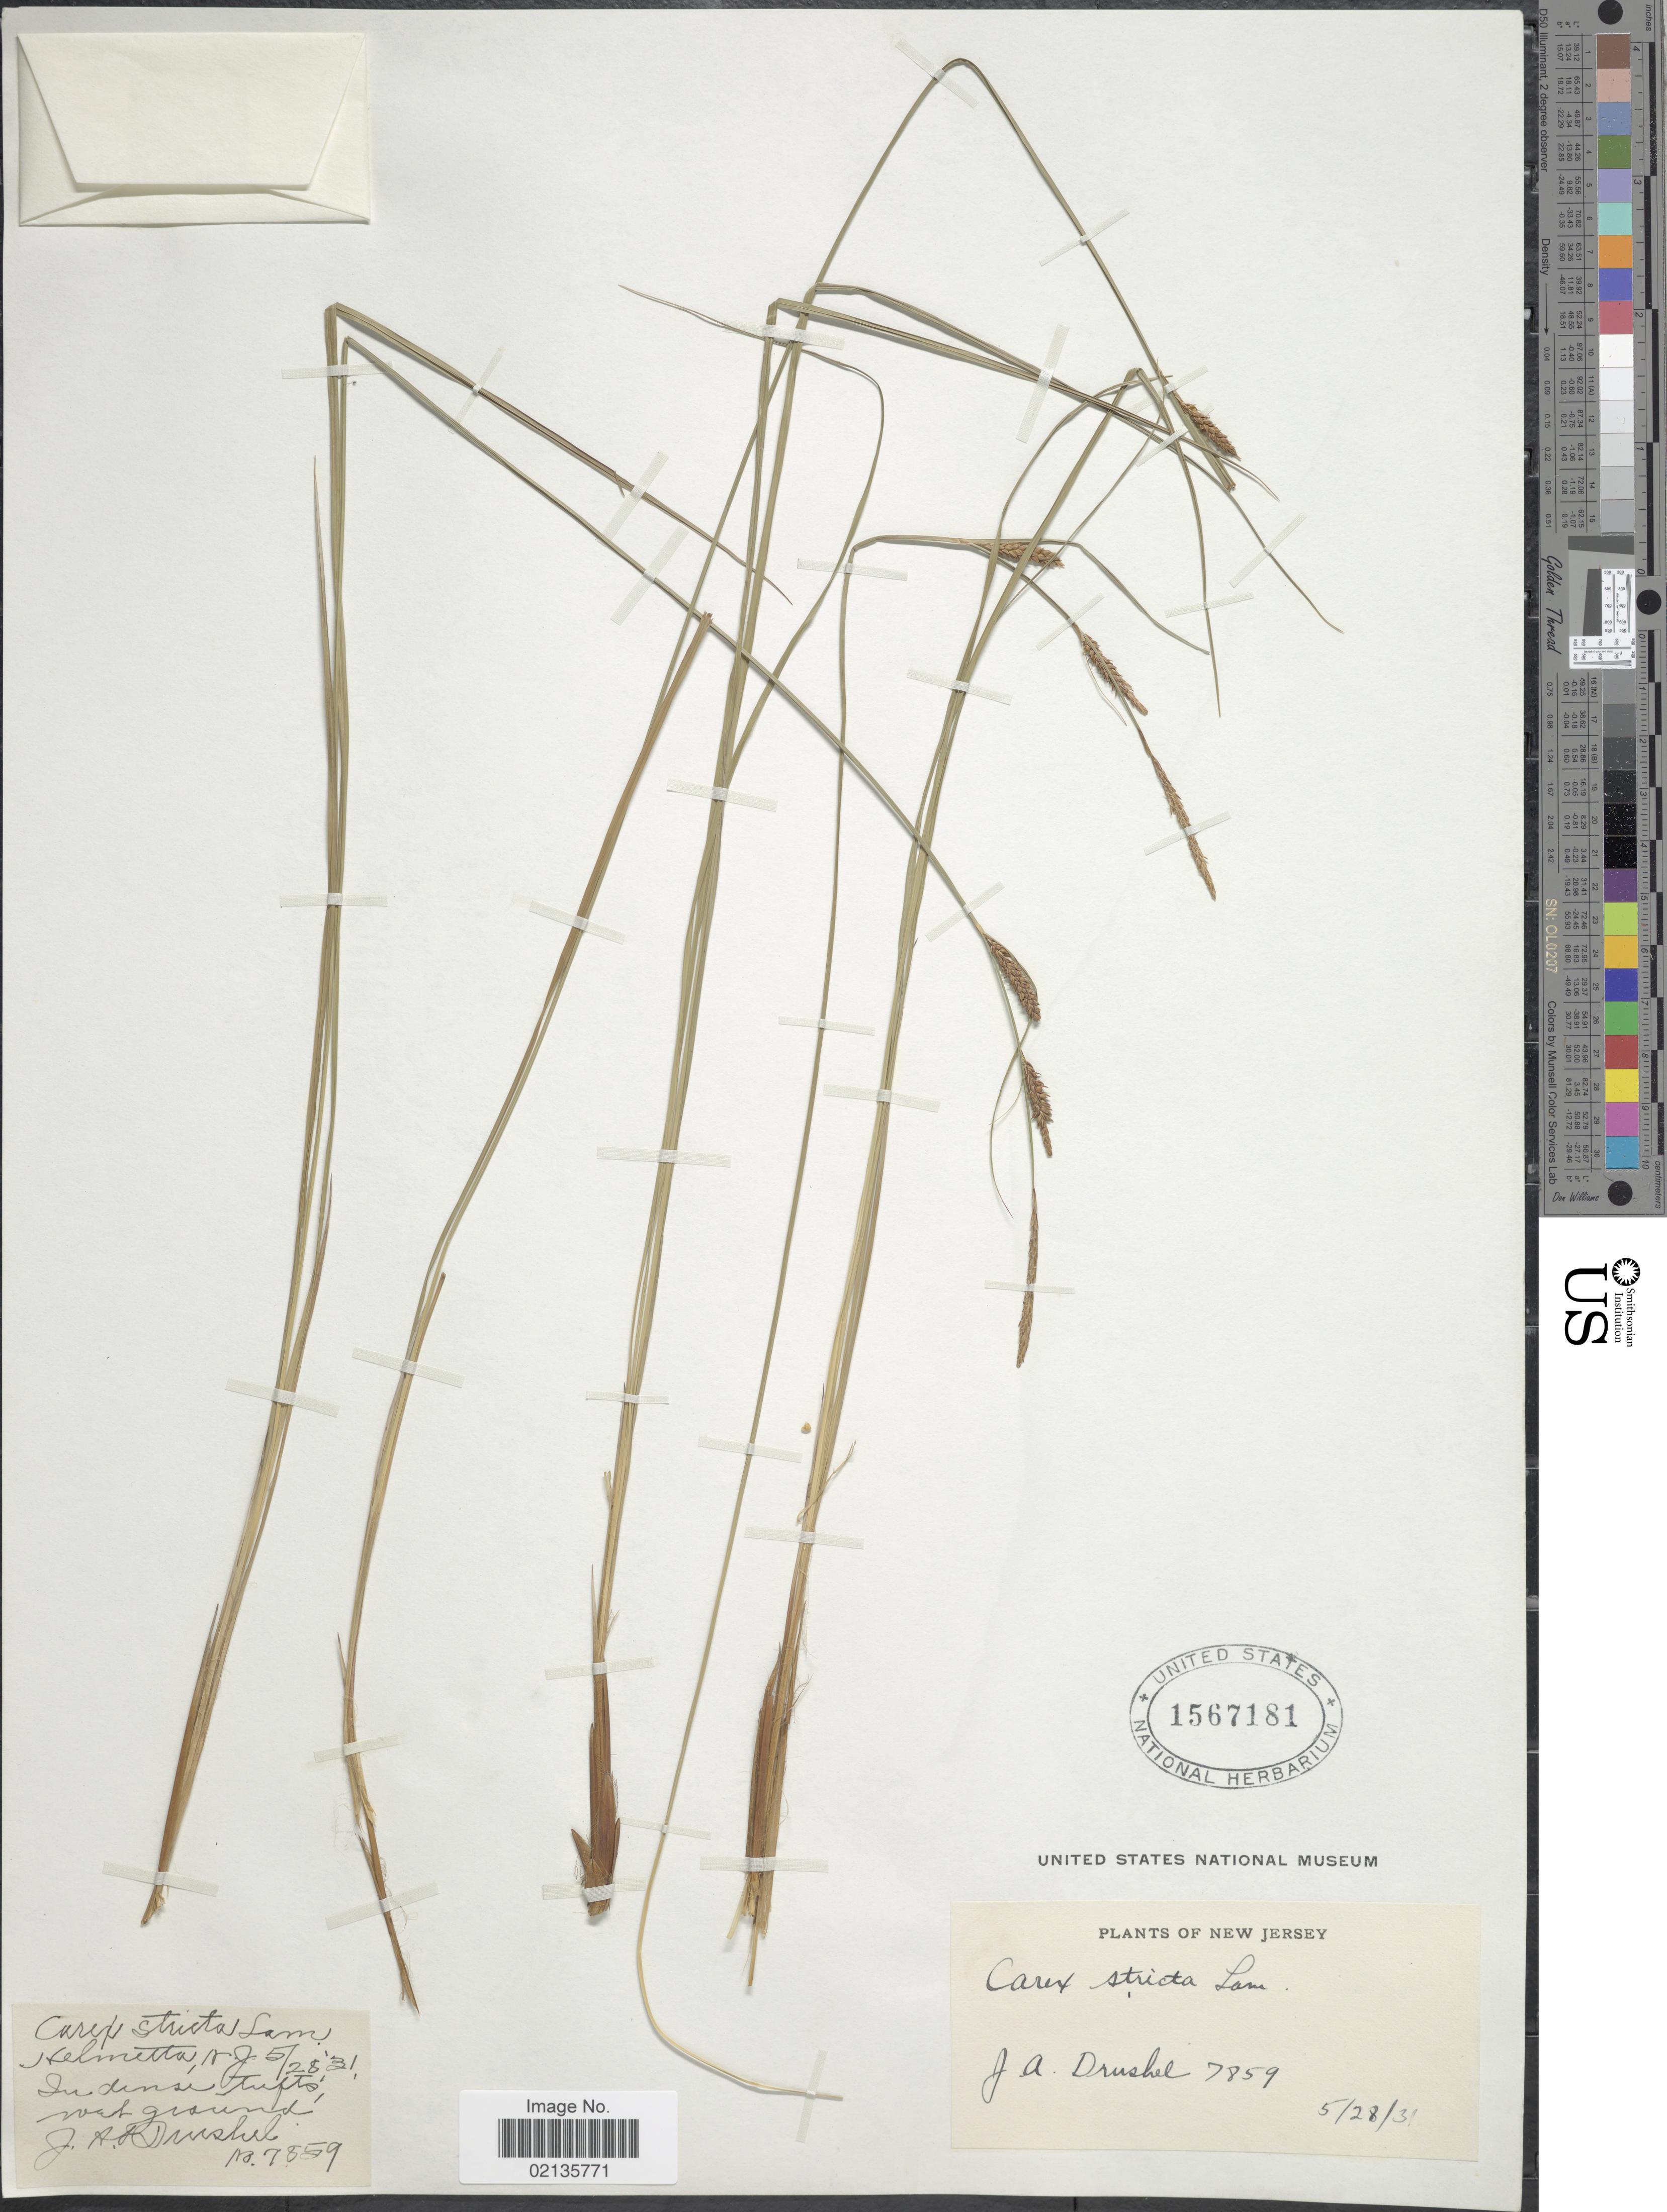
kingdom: Plantae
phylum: Tracheophyta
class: Liliopsida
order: Poales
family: Cyperaceae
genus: Carex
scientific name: Carex stricta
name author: Lam.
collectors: J. A. Drushel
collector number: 7859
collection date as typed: Transcribed d/m/y: 28/5/31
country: United States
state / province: New Jersey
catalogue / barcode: US 1567181